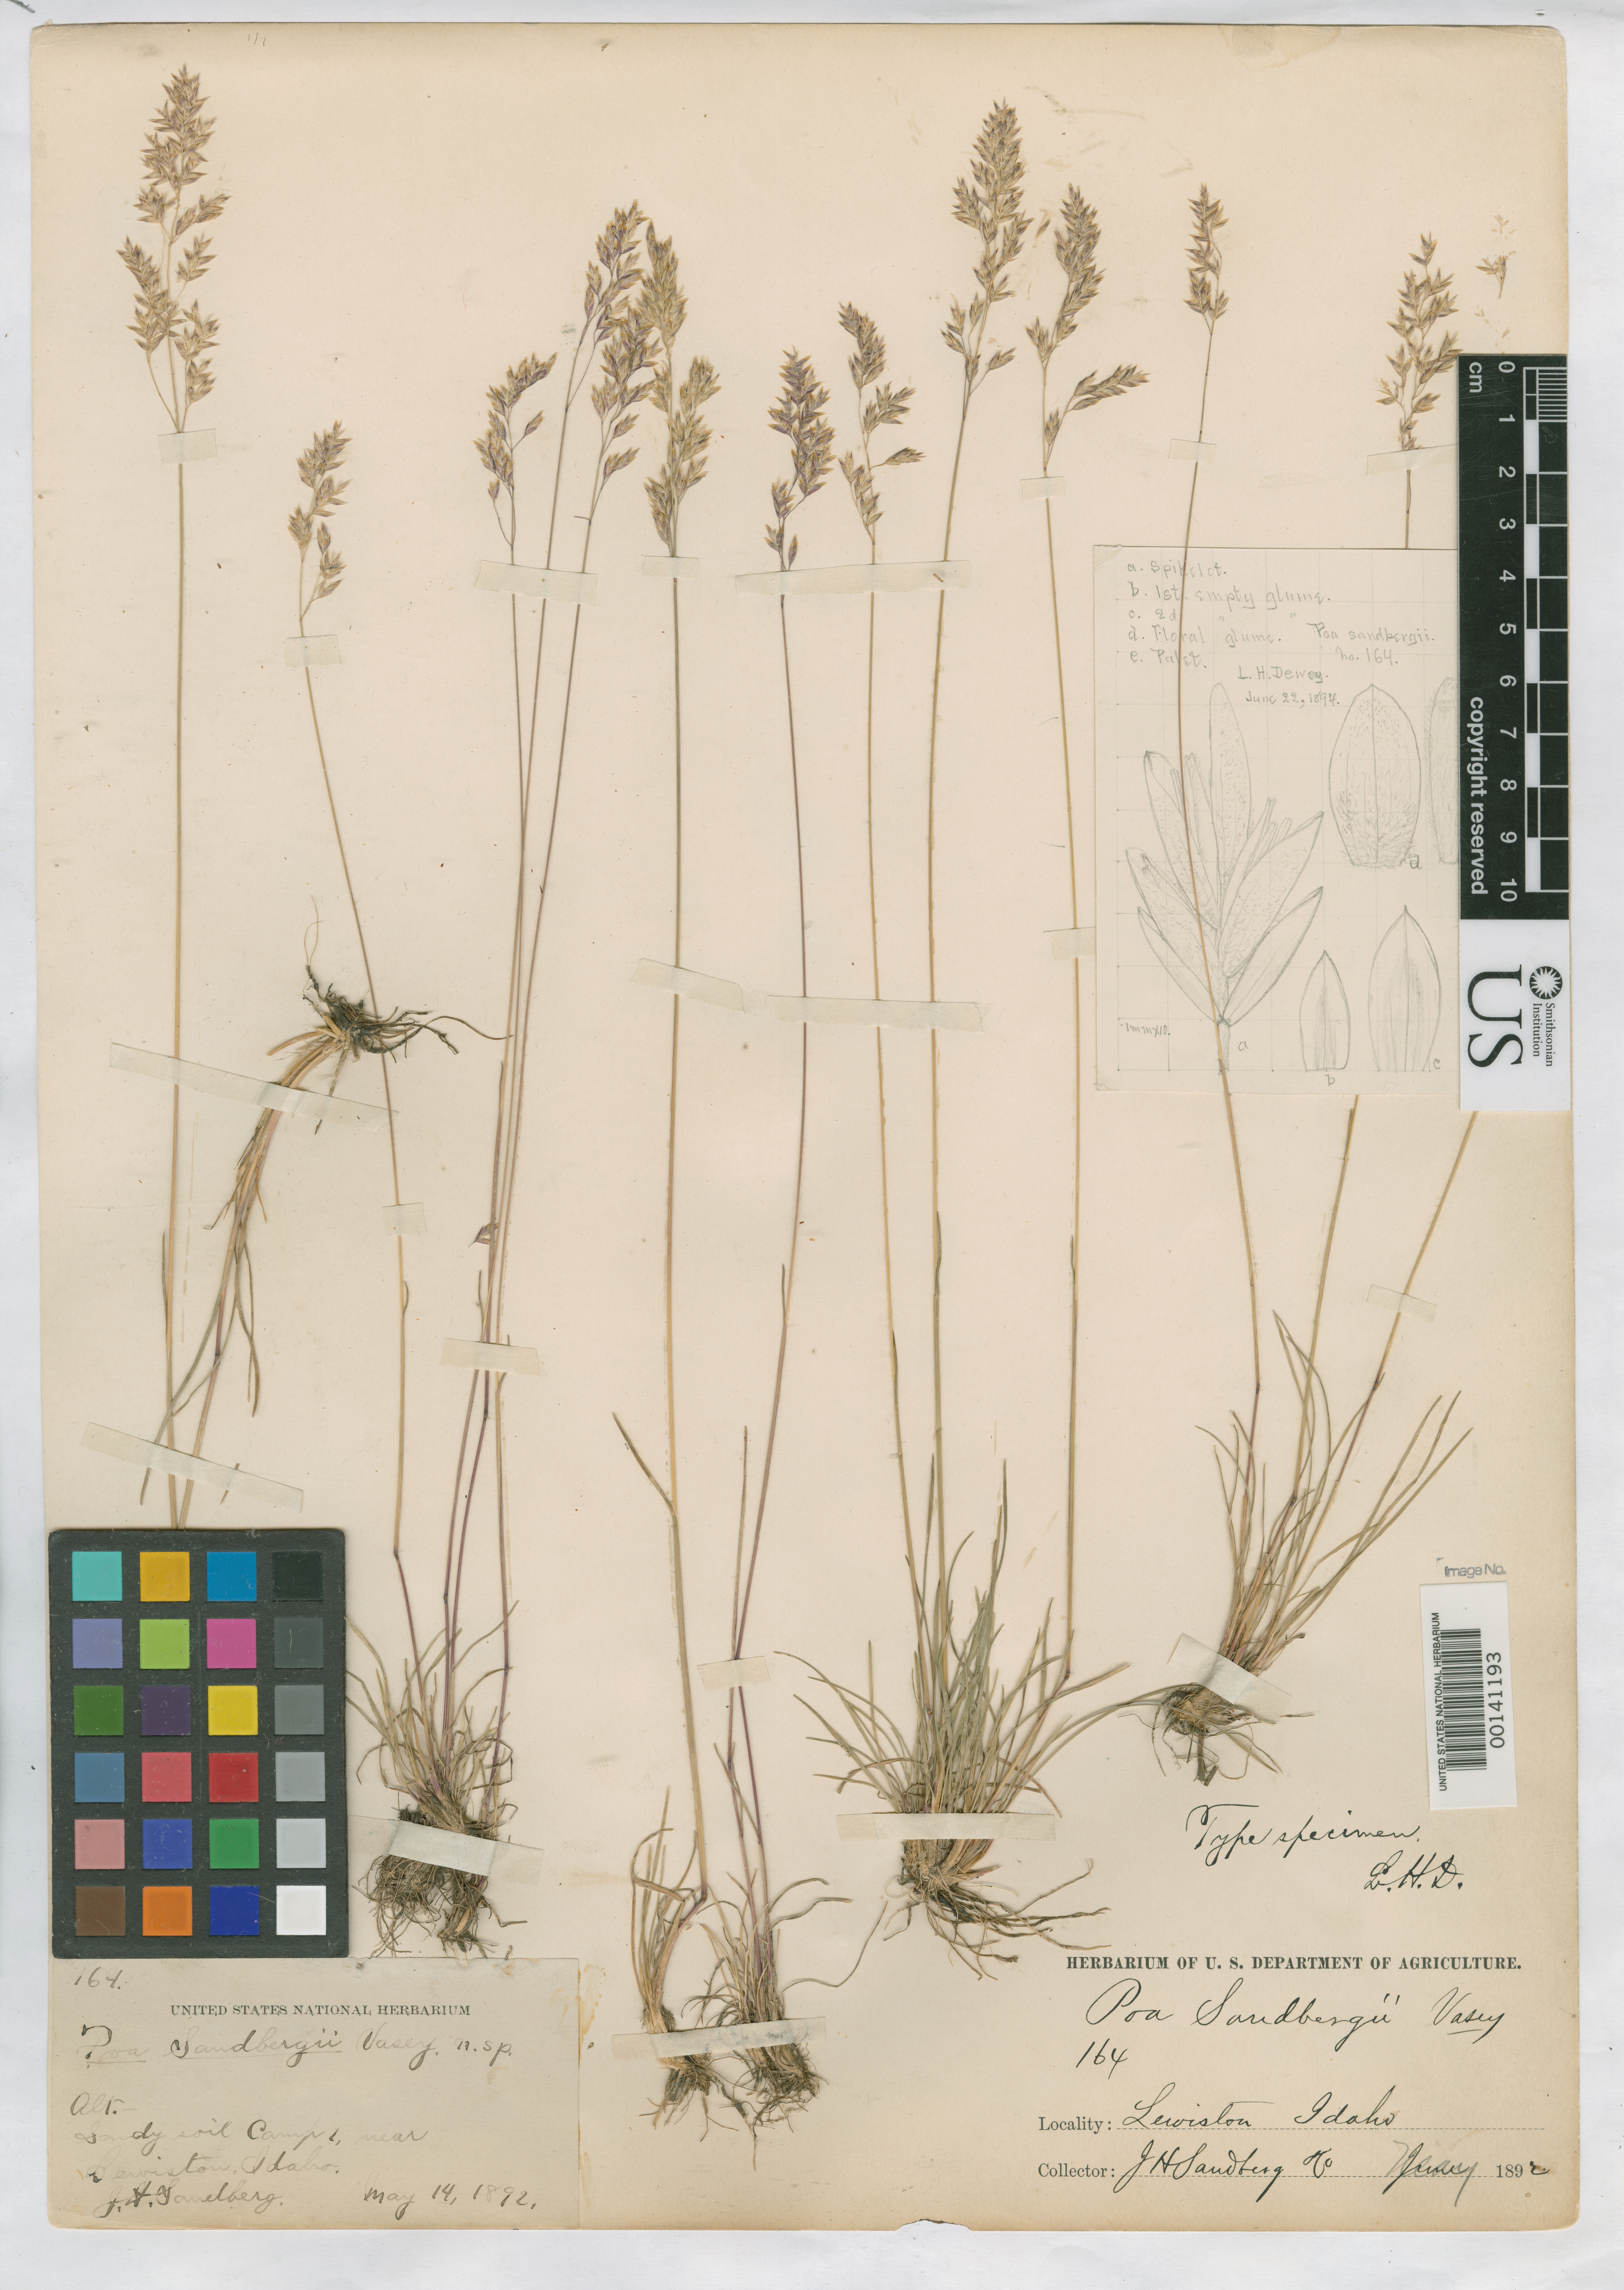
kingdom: Plantae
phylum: Tracheophyta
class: Liliopsida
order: Poales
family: Poaceae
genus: Poa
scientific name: Poa sandbergii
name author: Vasey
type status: Holotype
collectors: J. H. Sandberg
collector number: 164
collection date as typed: Jun 1892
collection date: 1892-05-14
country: United States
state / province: Idaho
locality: Lewistown.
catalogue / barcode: US 556841